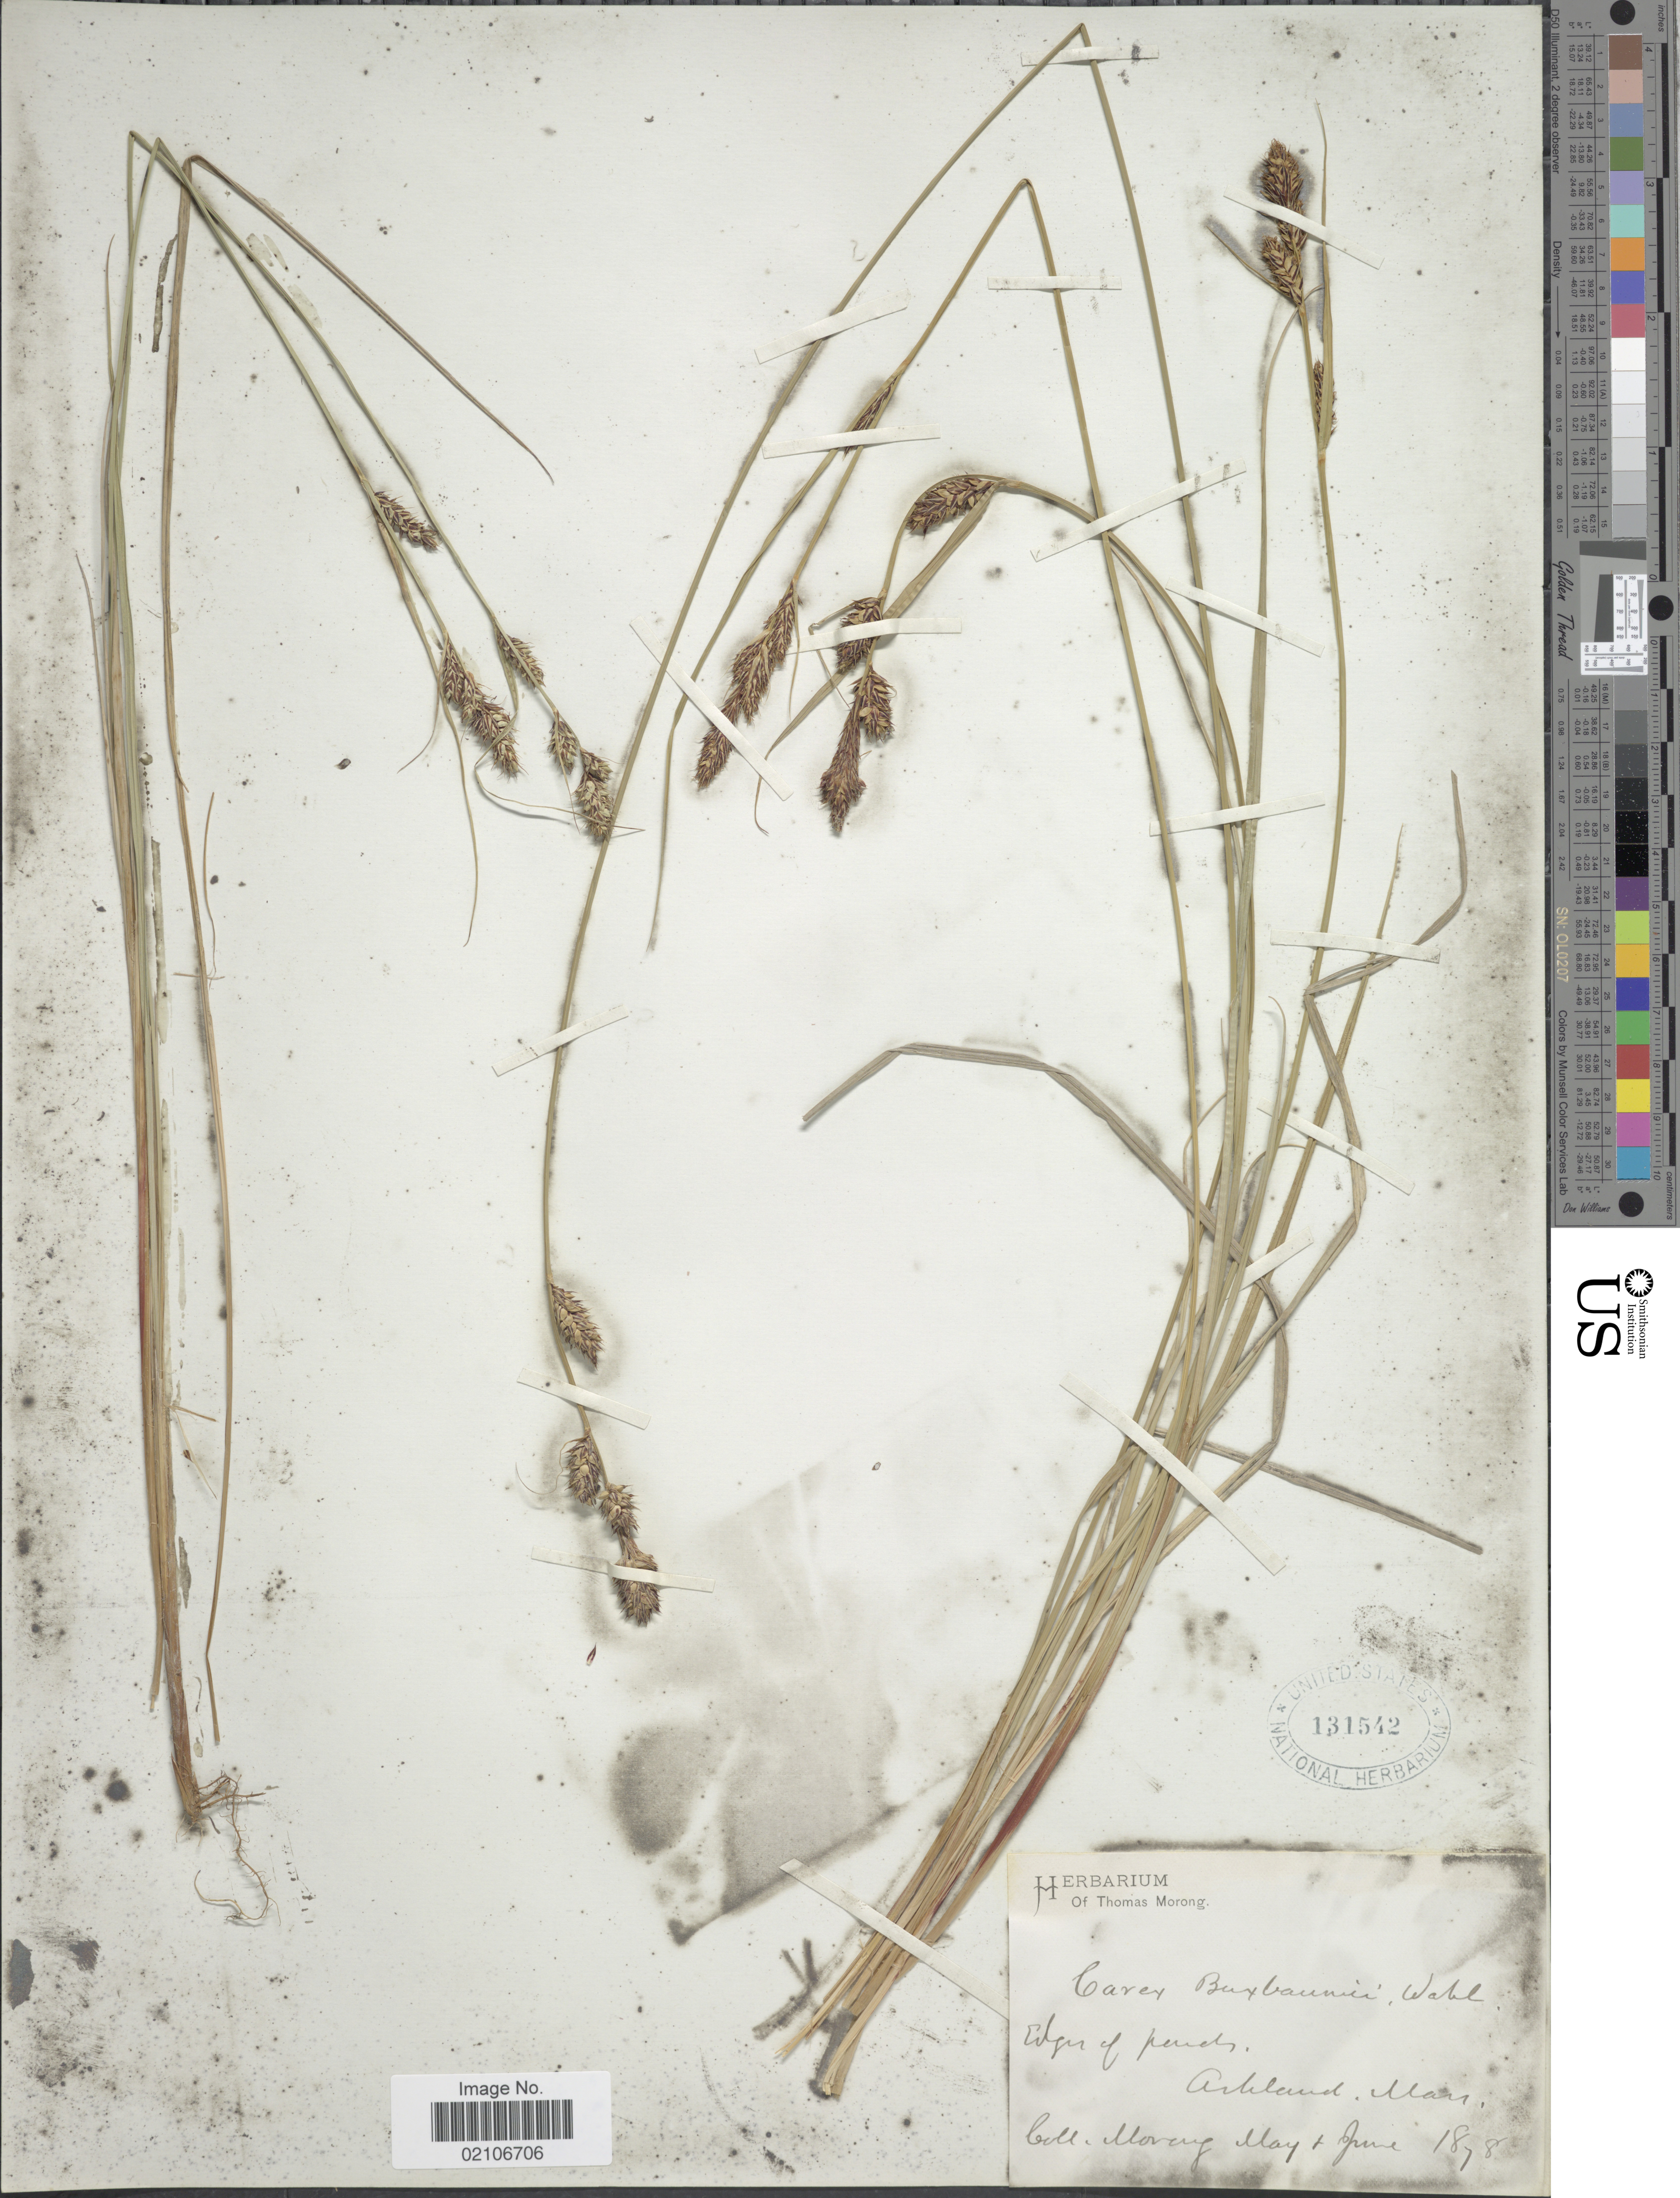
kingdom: Plantae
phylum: Tracheophyta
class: Liliopsida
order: Poales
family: Cyperaceae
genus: Carex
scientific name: Carex buxbaumii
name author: Wahlenb.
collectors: ex herb. T. Morong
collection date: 1878-05/1878-06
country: United States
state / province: Massachusetts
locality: Edge of ponds, Arkland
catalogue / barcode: US 131542